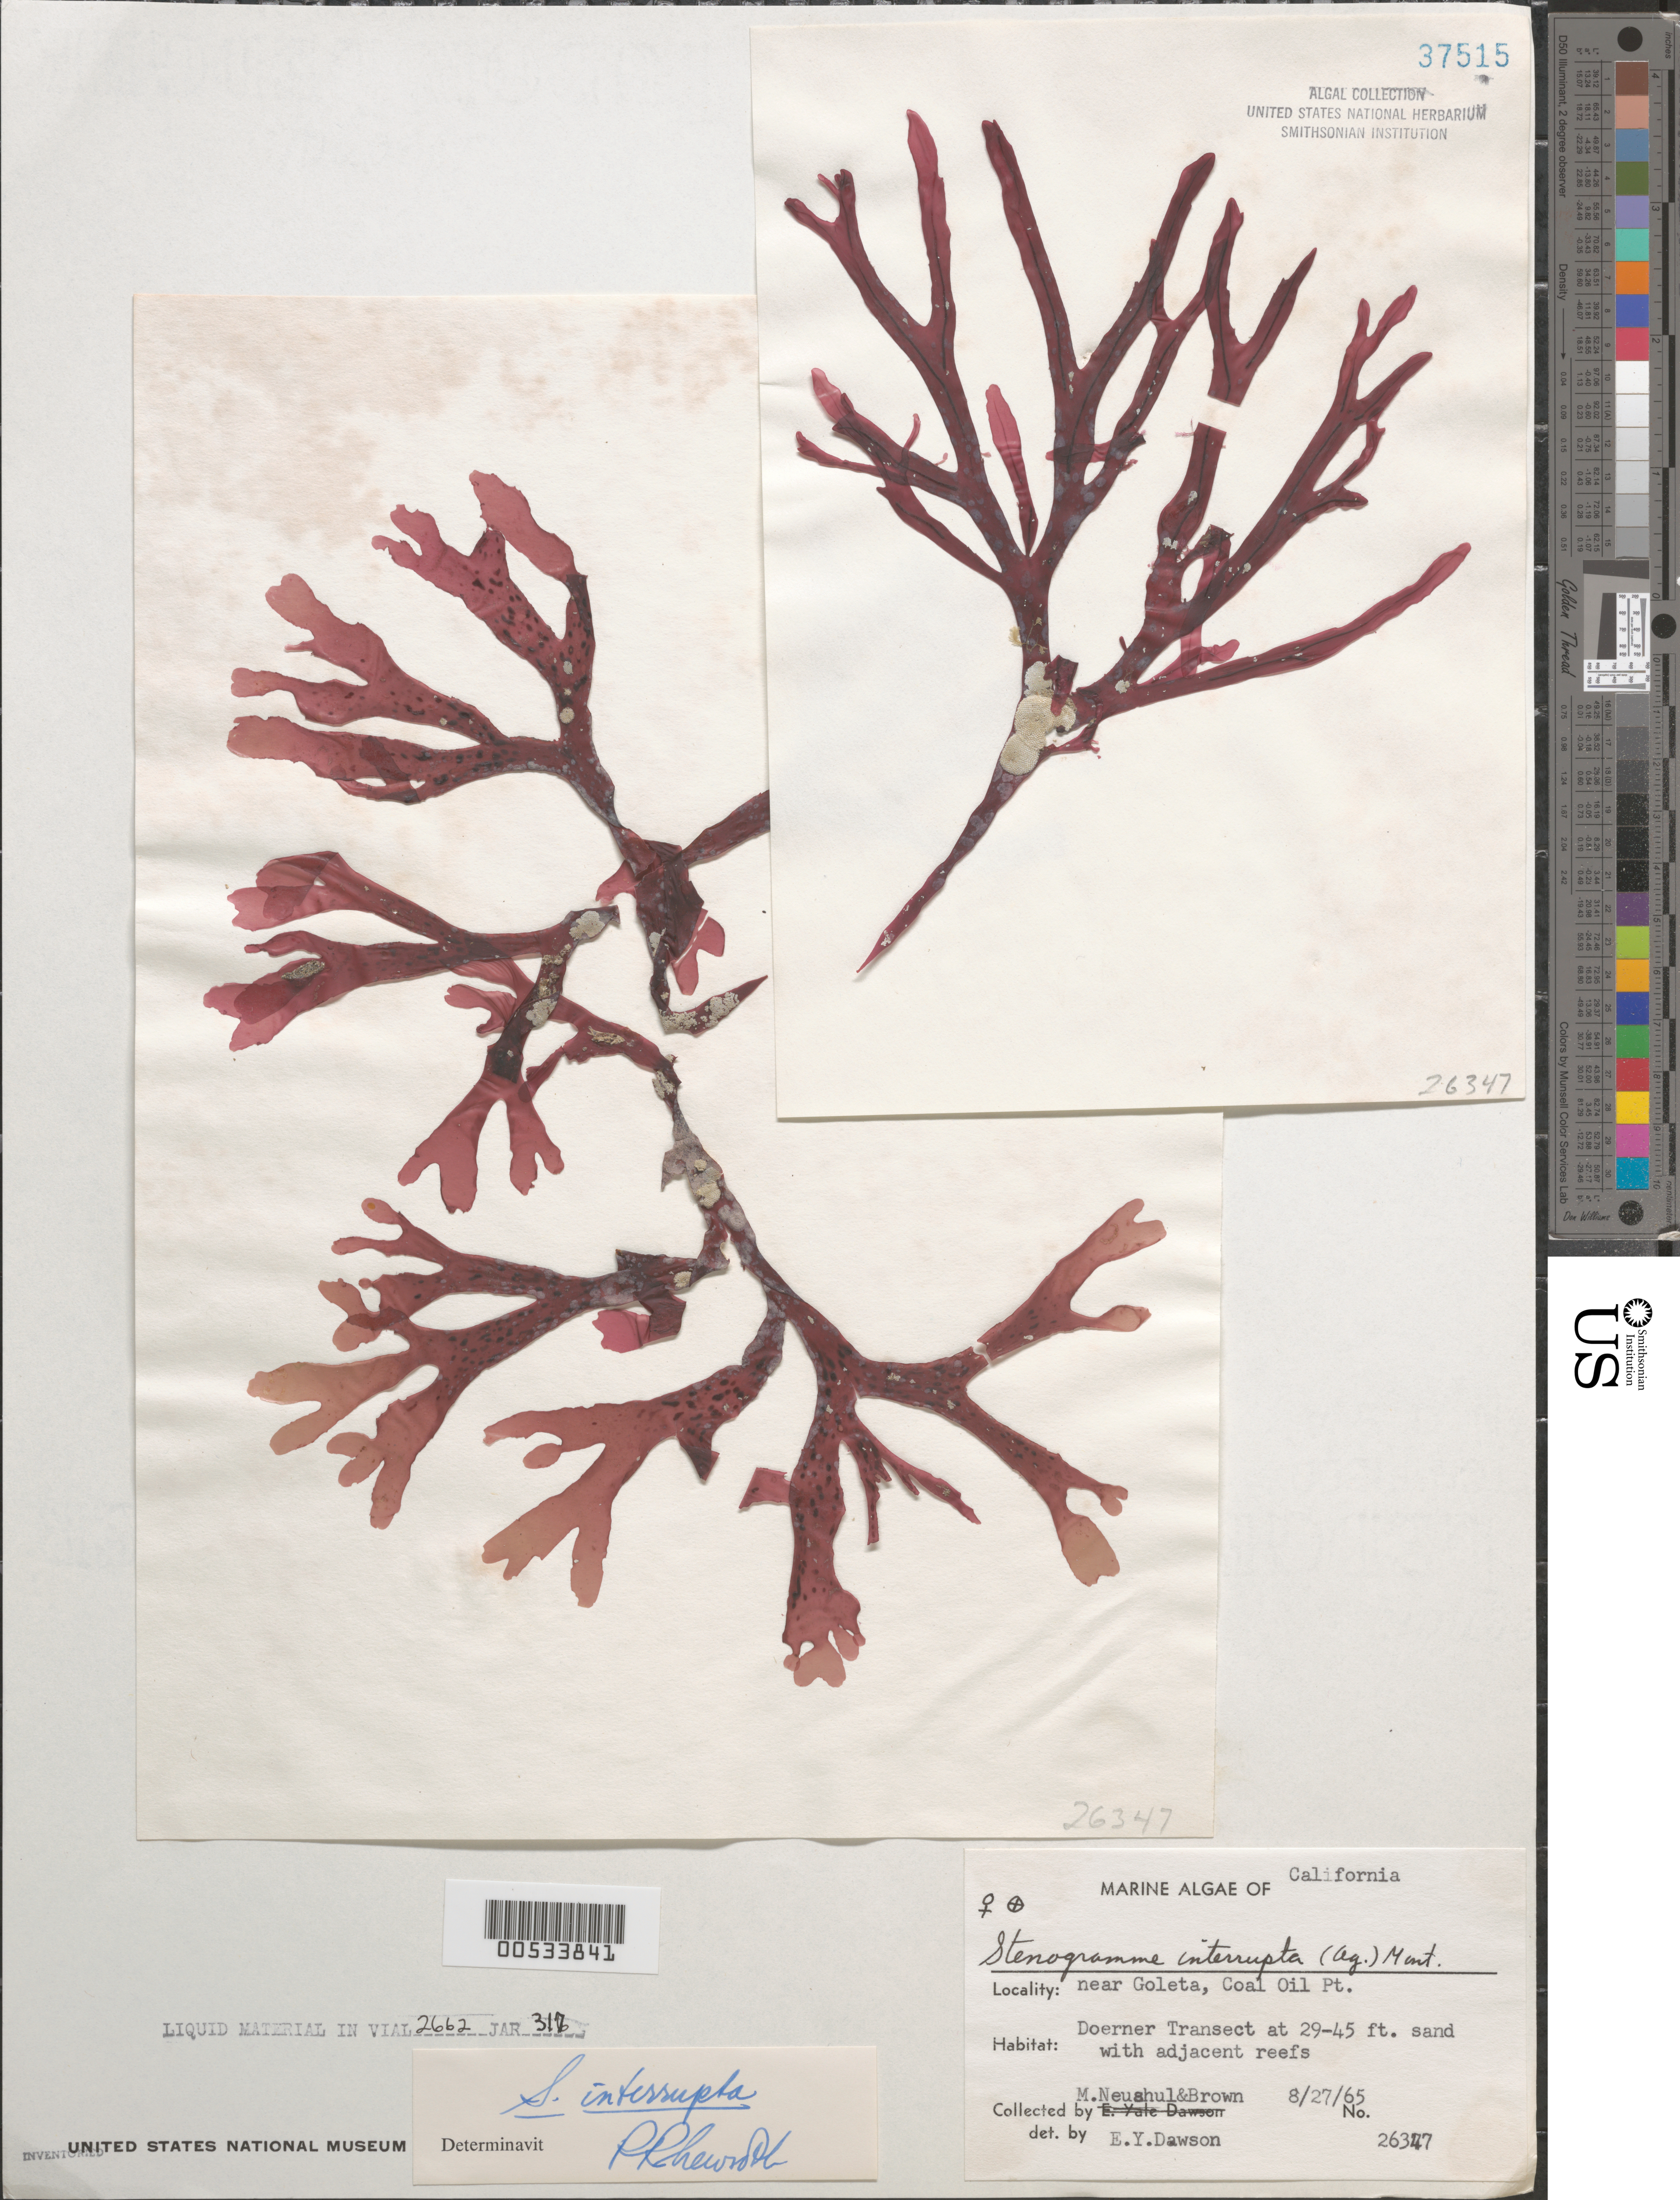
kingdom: Plantae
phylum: Rhodophyta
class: Florideophyceae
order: Gigartinales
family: Phyllophoraceae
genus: Stenogramma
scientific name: Stenogramma interruptum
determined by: Newroth, P. R.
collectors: M. Neushul & D. Brown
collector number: EYD 26347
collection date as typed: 27 Aug 1965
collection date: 1965-08-27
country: United States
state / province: California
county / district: Santa Barbara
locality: Coal Oil Point, near Goleta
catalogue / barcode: US 37515